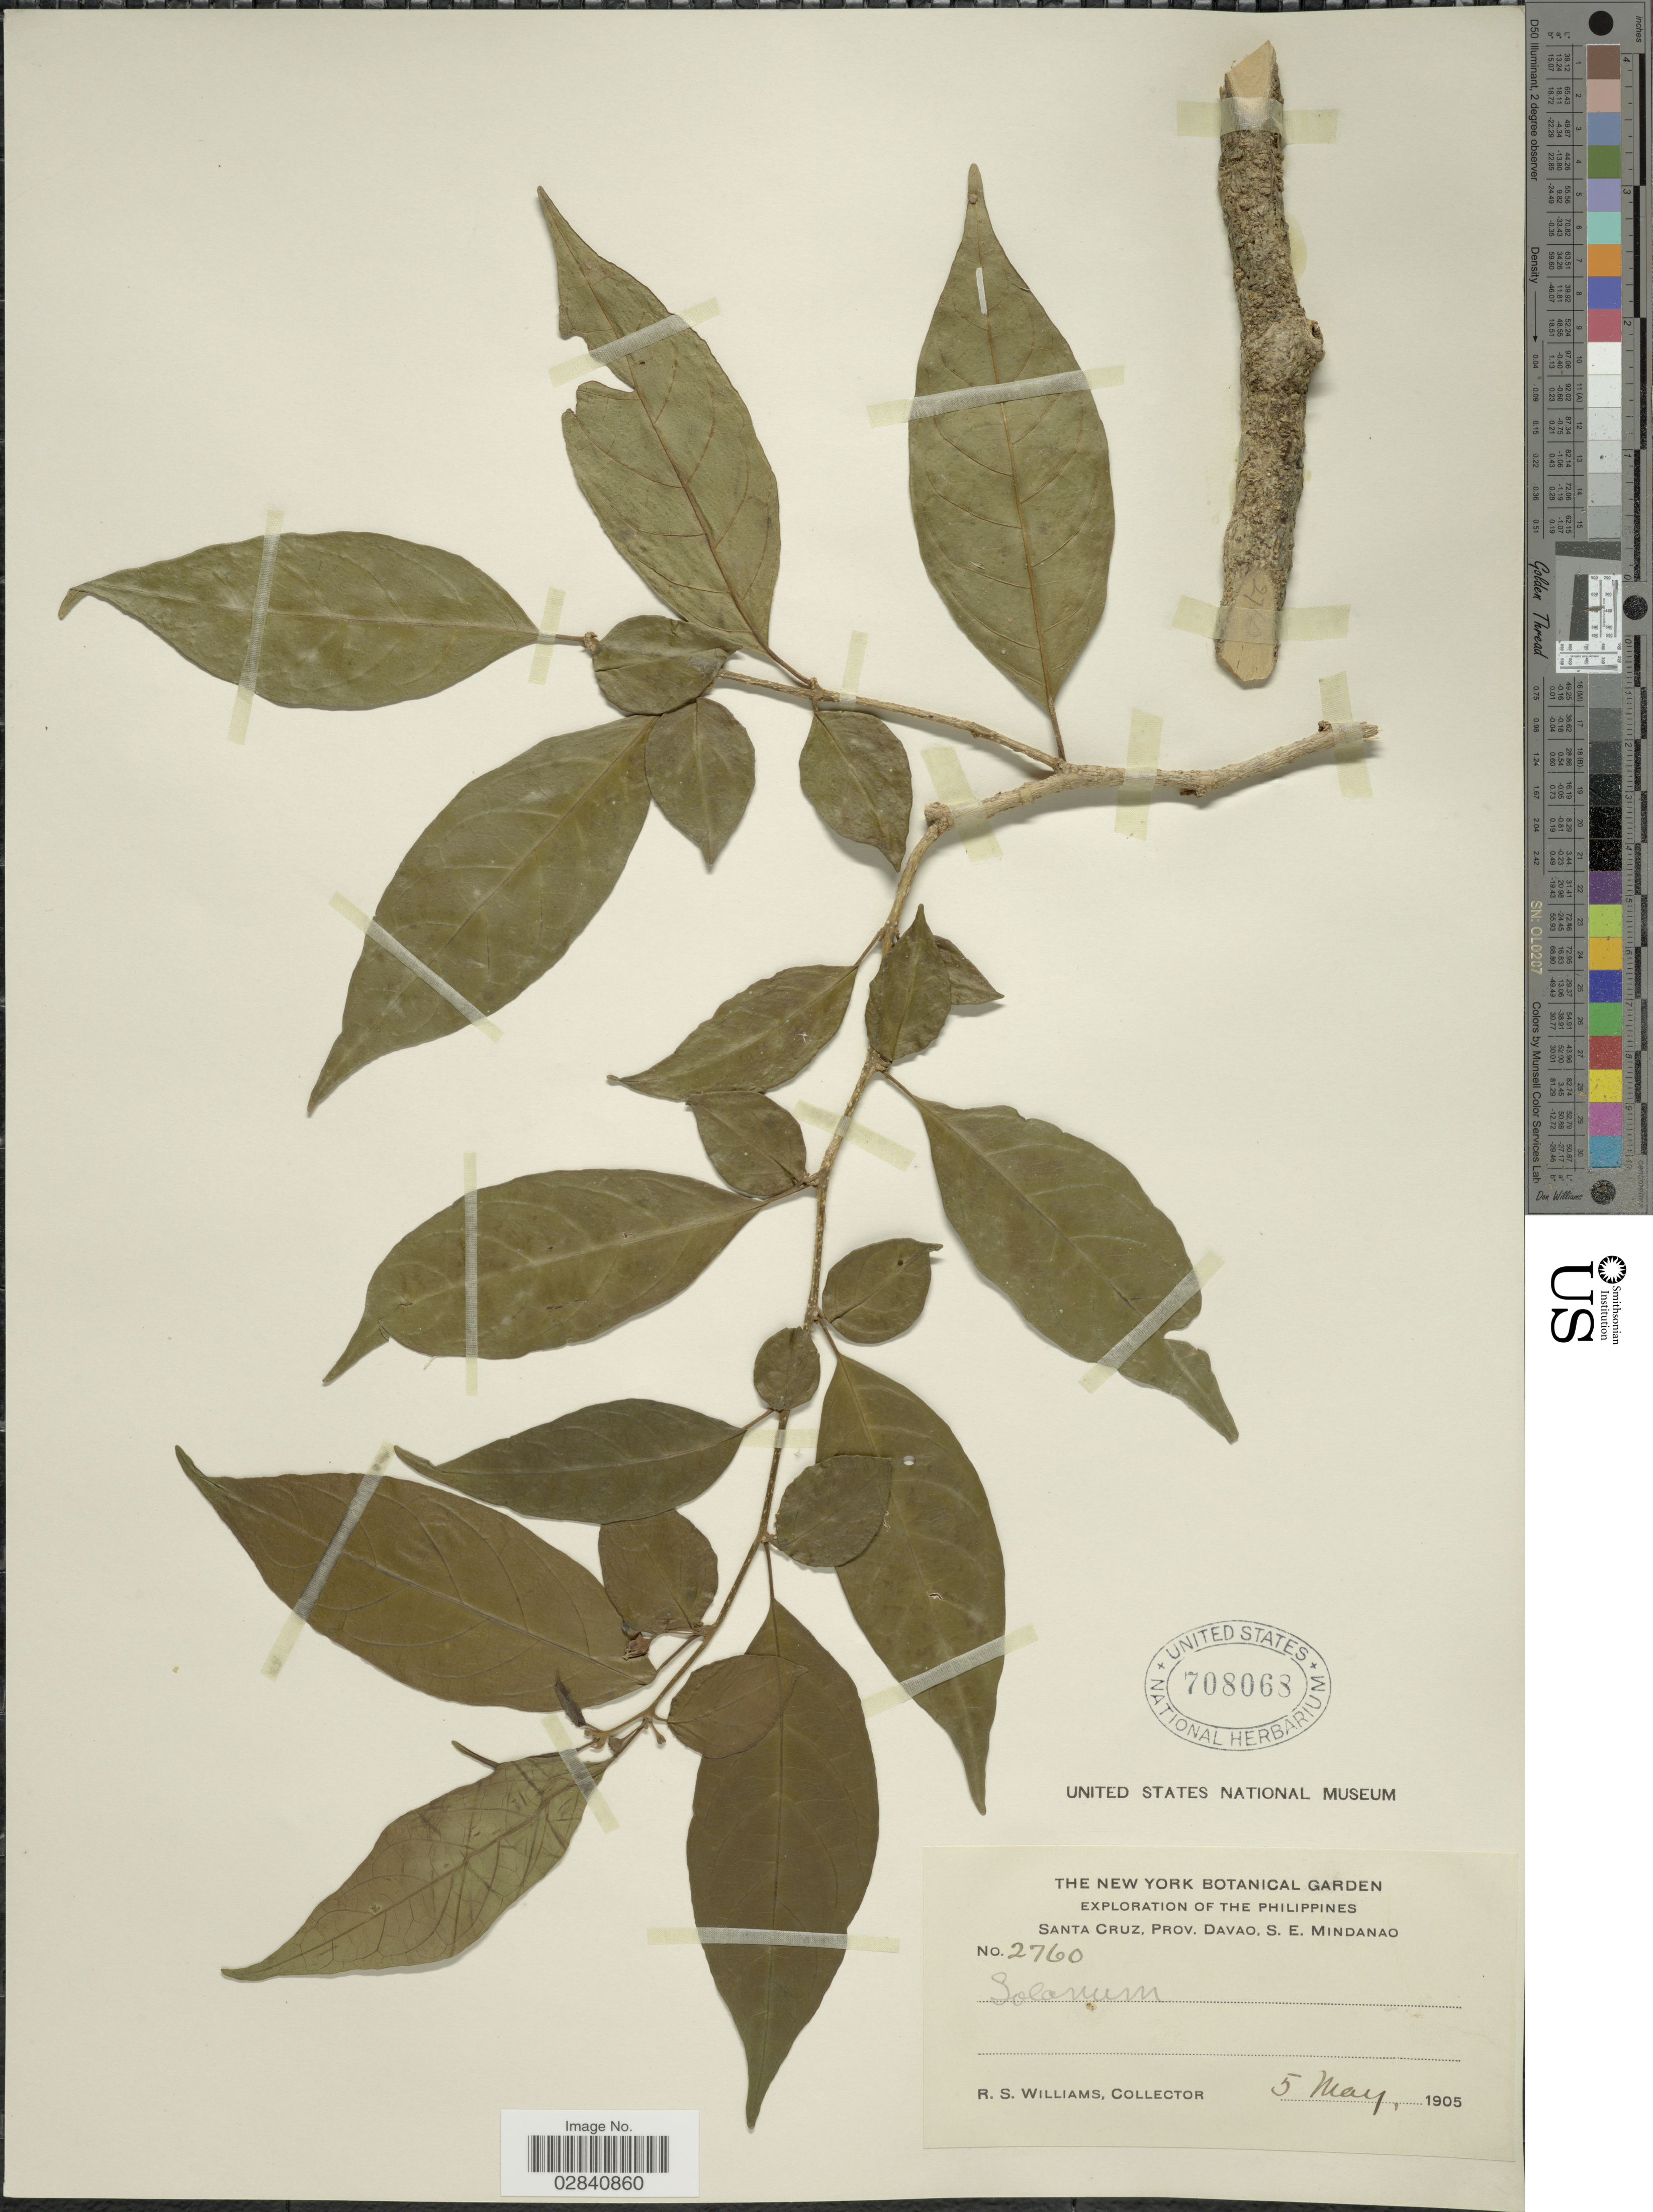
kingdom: Plantae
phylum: Tracheophyta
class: Magnoliopsida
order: Solanales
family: Solanaceae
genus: Lycianthes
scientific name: Lycianthes banahaensis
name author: (Elmer) Bitt.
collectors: R. S. Williams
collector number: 2760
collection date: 1905-05-05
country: Philippines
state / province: Davao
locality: Santa Cruz, Prov. Davao, S.E. Mindanao.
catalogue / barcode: US 708063